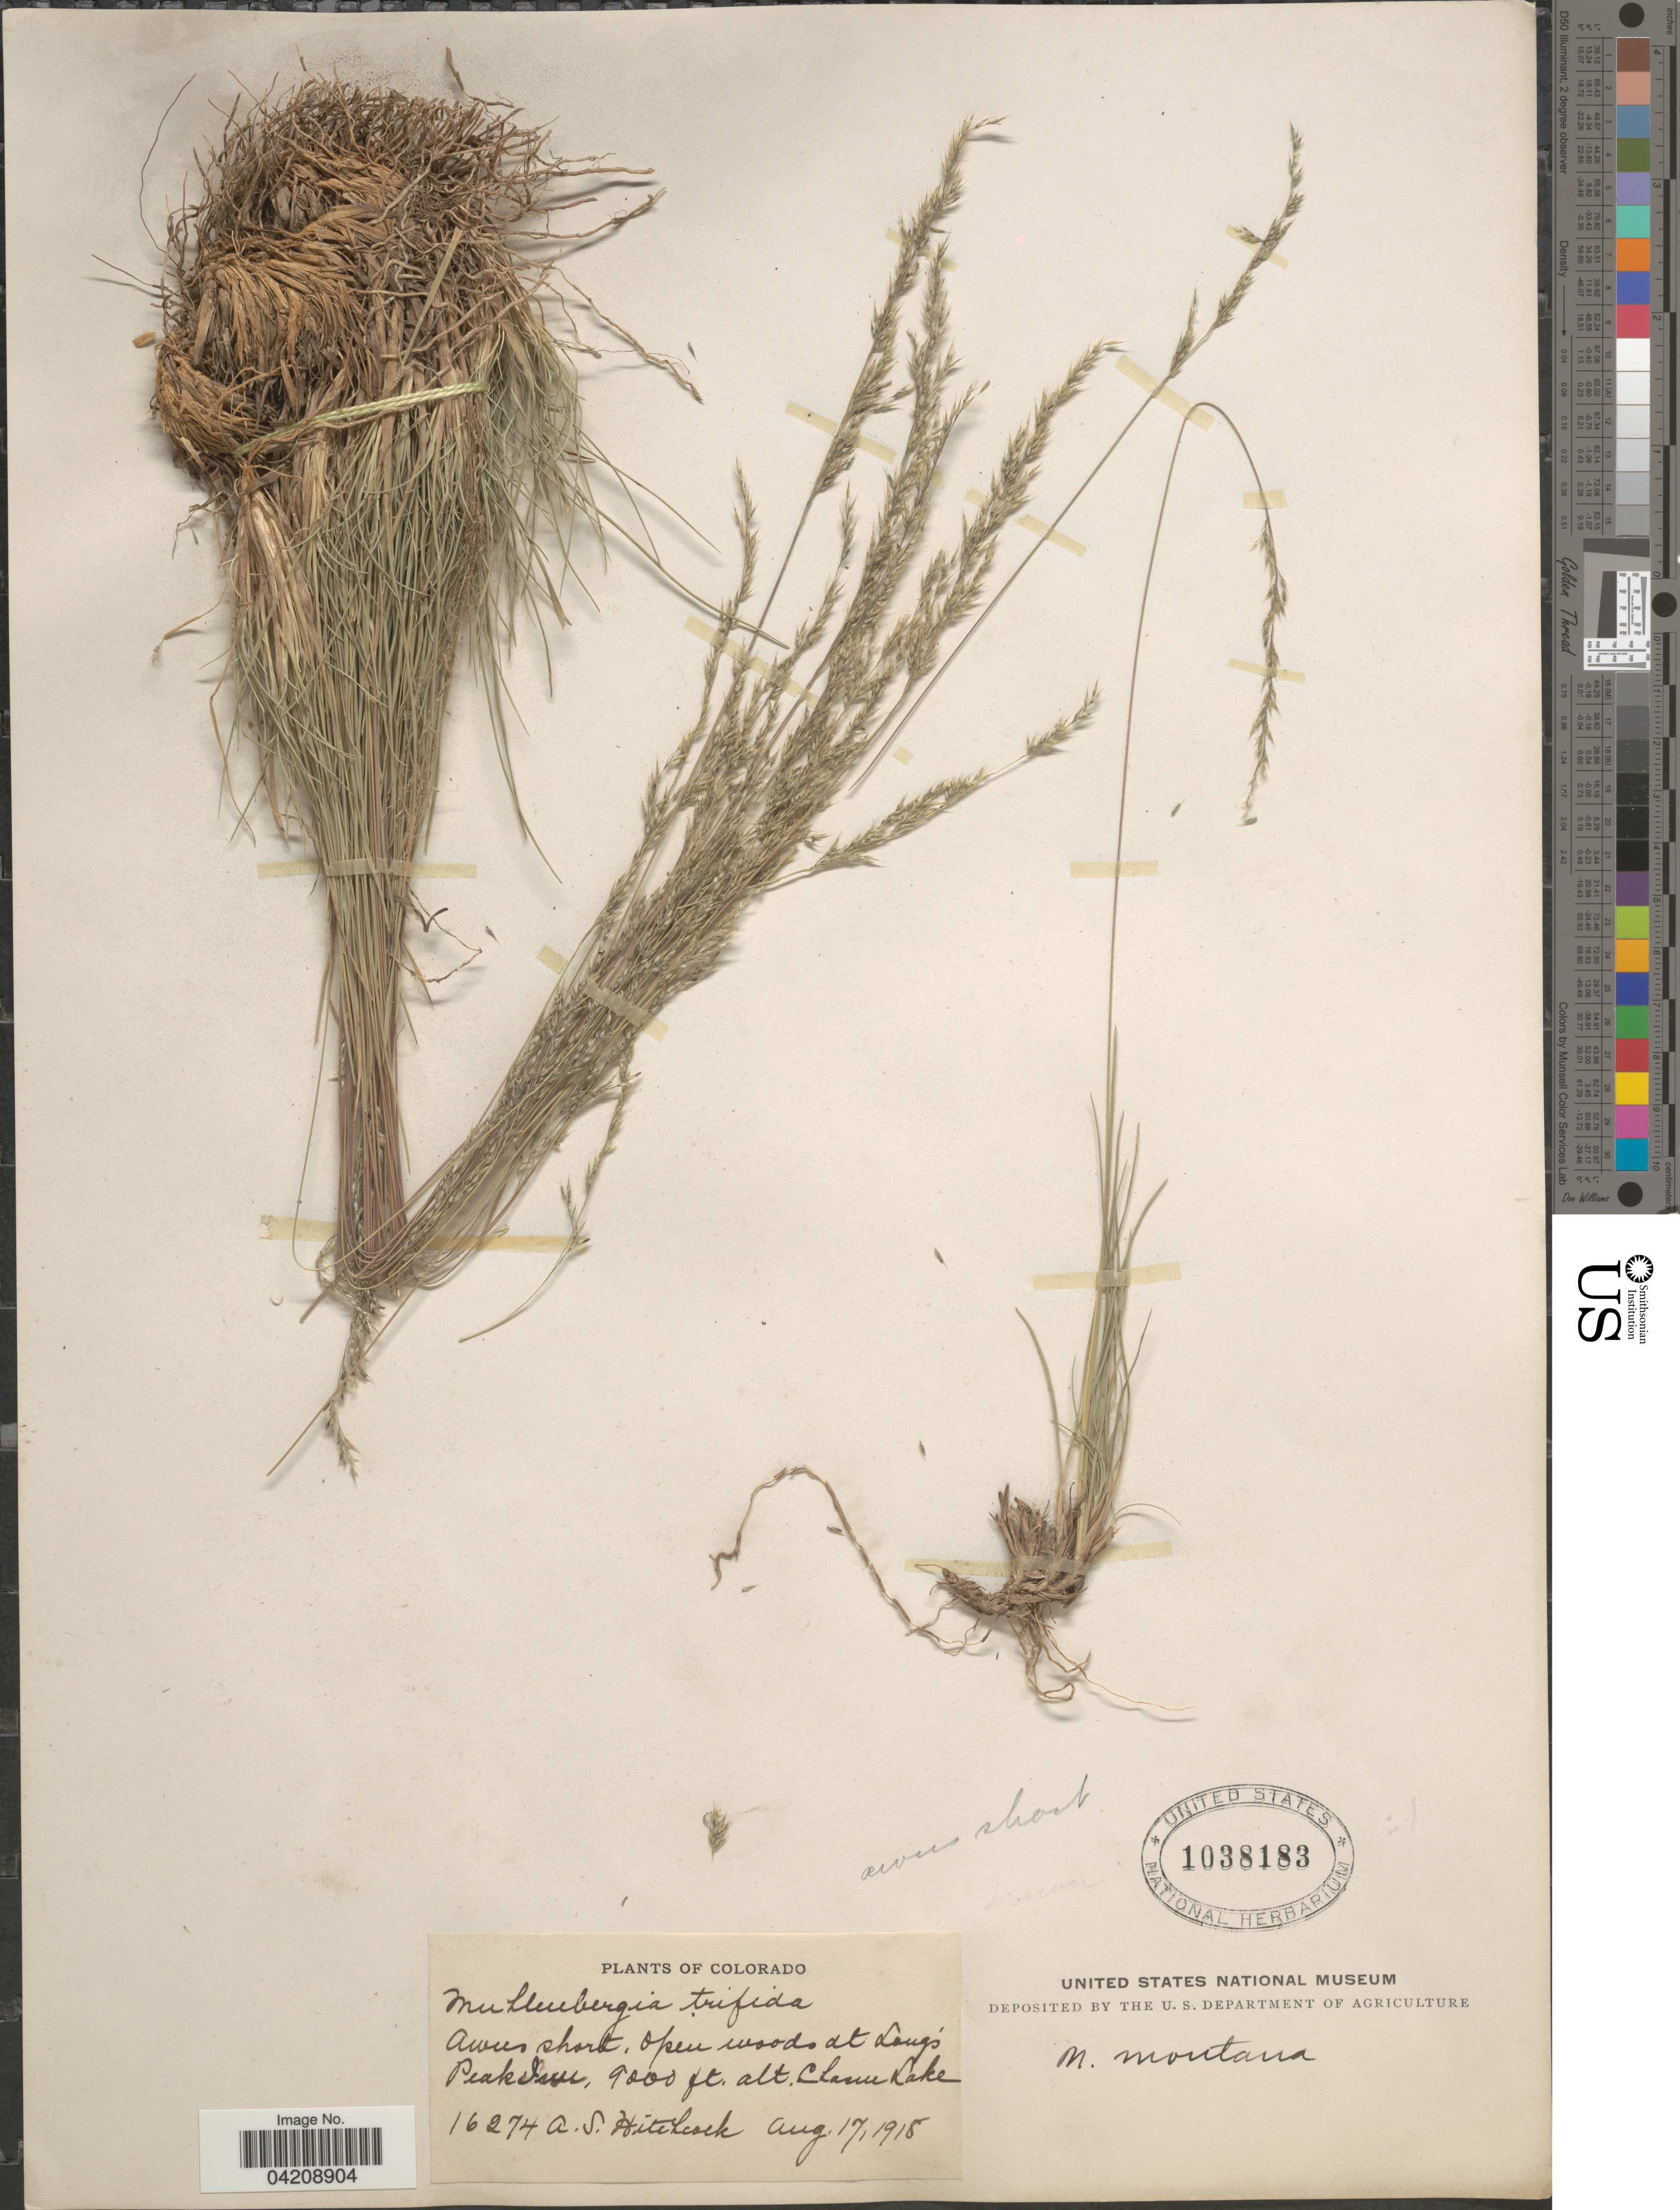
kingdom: Plantae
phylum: Tracheophyta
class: Liliopsida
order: Poales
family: Poaceae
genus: Muhlenbergia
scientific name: Muhlenbergia filiformis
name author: (Thurb. ex S. Watson) Rydb.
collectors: A. S. Hitchcock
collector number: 16274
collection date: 1918-08-17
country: United States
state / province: Colorado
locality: Langs' Peakdam. Chasm Lake.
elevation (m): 2743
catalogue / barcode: US 1038183